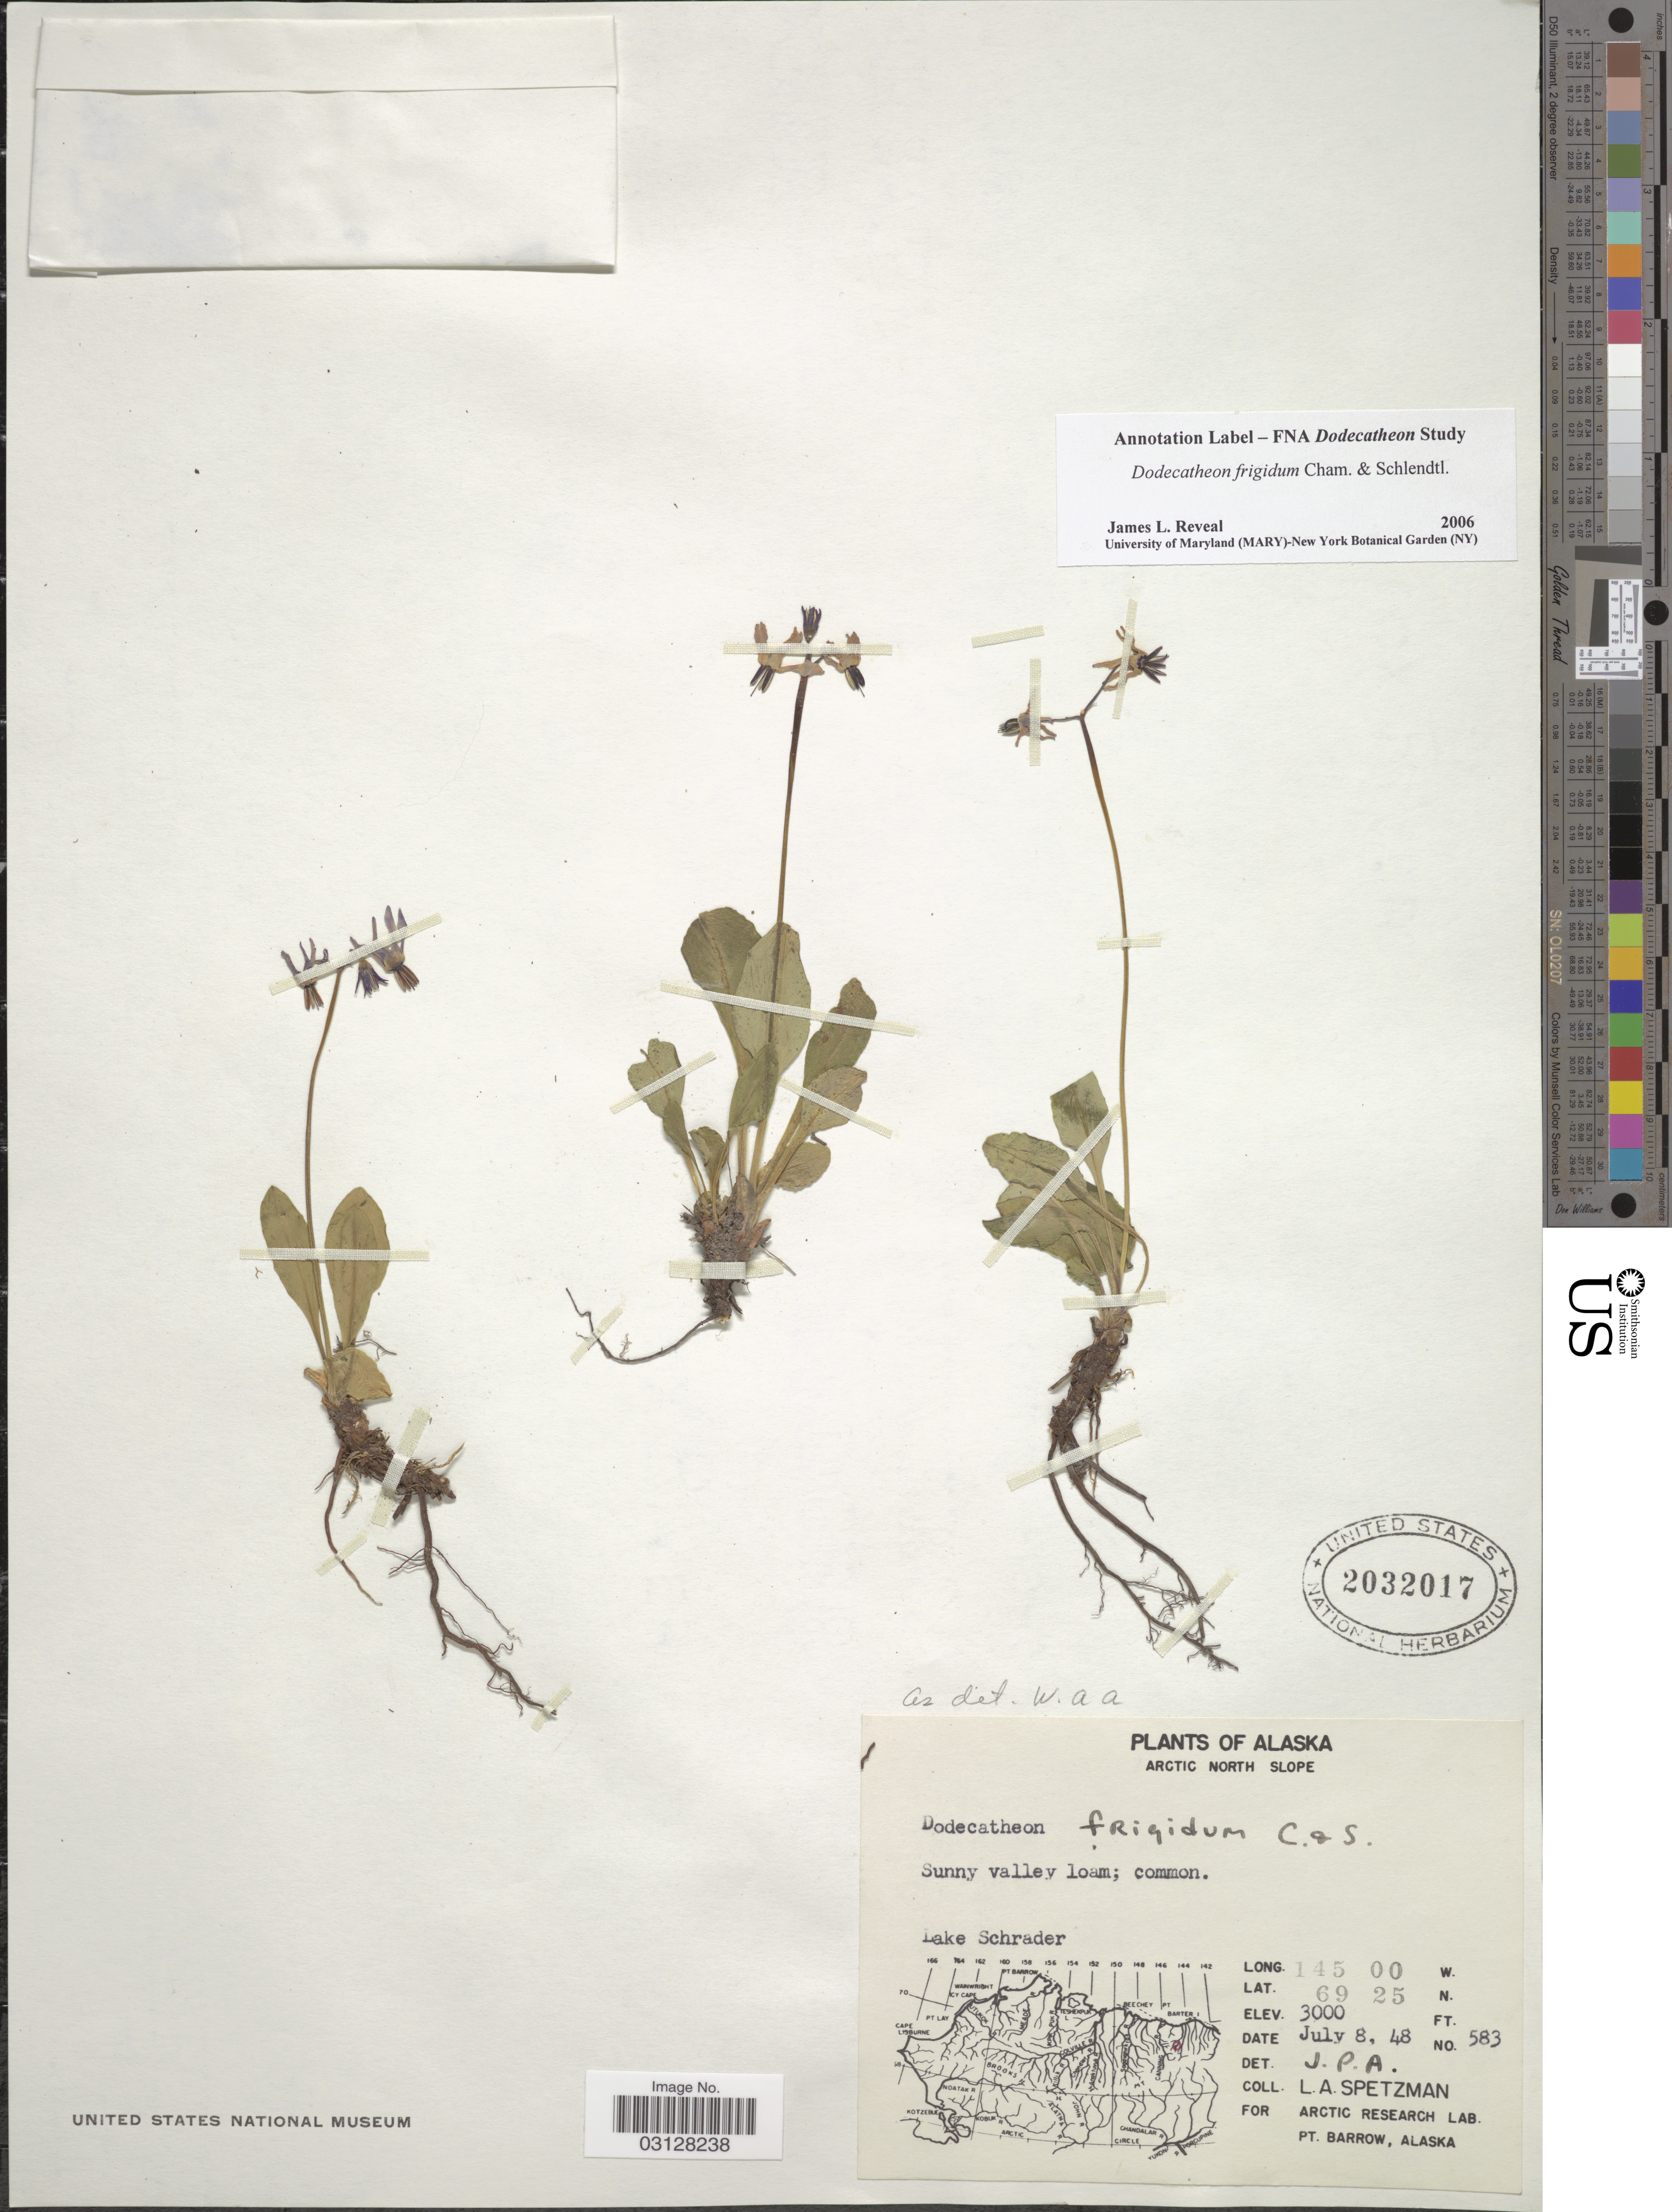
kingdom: Plantae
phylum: Tracheophyta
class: Magnoliopsida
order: Ericales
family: Primulaceae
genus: Dodecatheon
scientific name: Dodecatheon frigidum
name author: Cham. & Schltdl.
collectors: L. Spetzman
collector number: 583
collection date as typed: Transcribed d/m/y: 8/7/48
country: United States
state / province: Alaska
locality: Arctic North Slope. Lake Schrader.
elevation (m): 914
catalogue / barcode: US 2032017